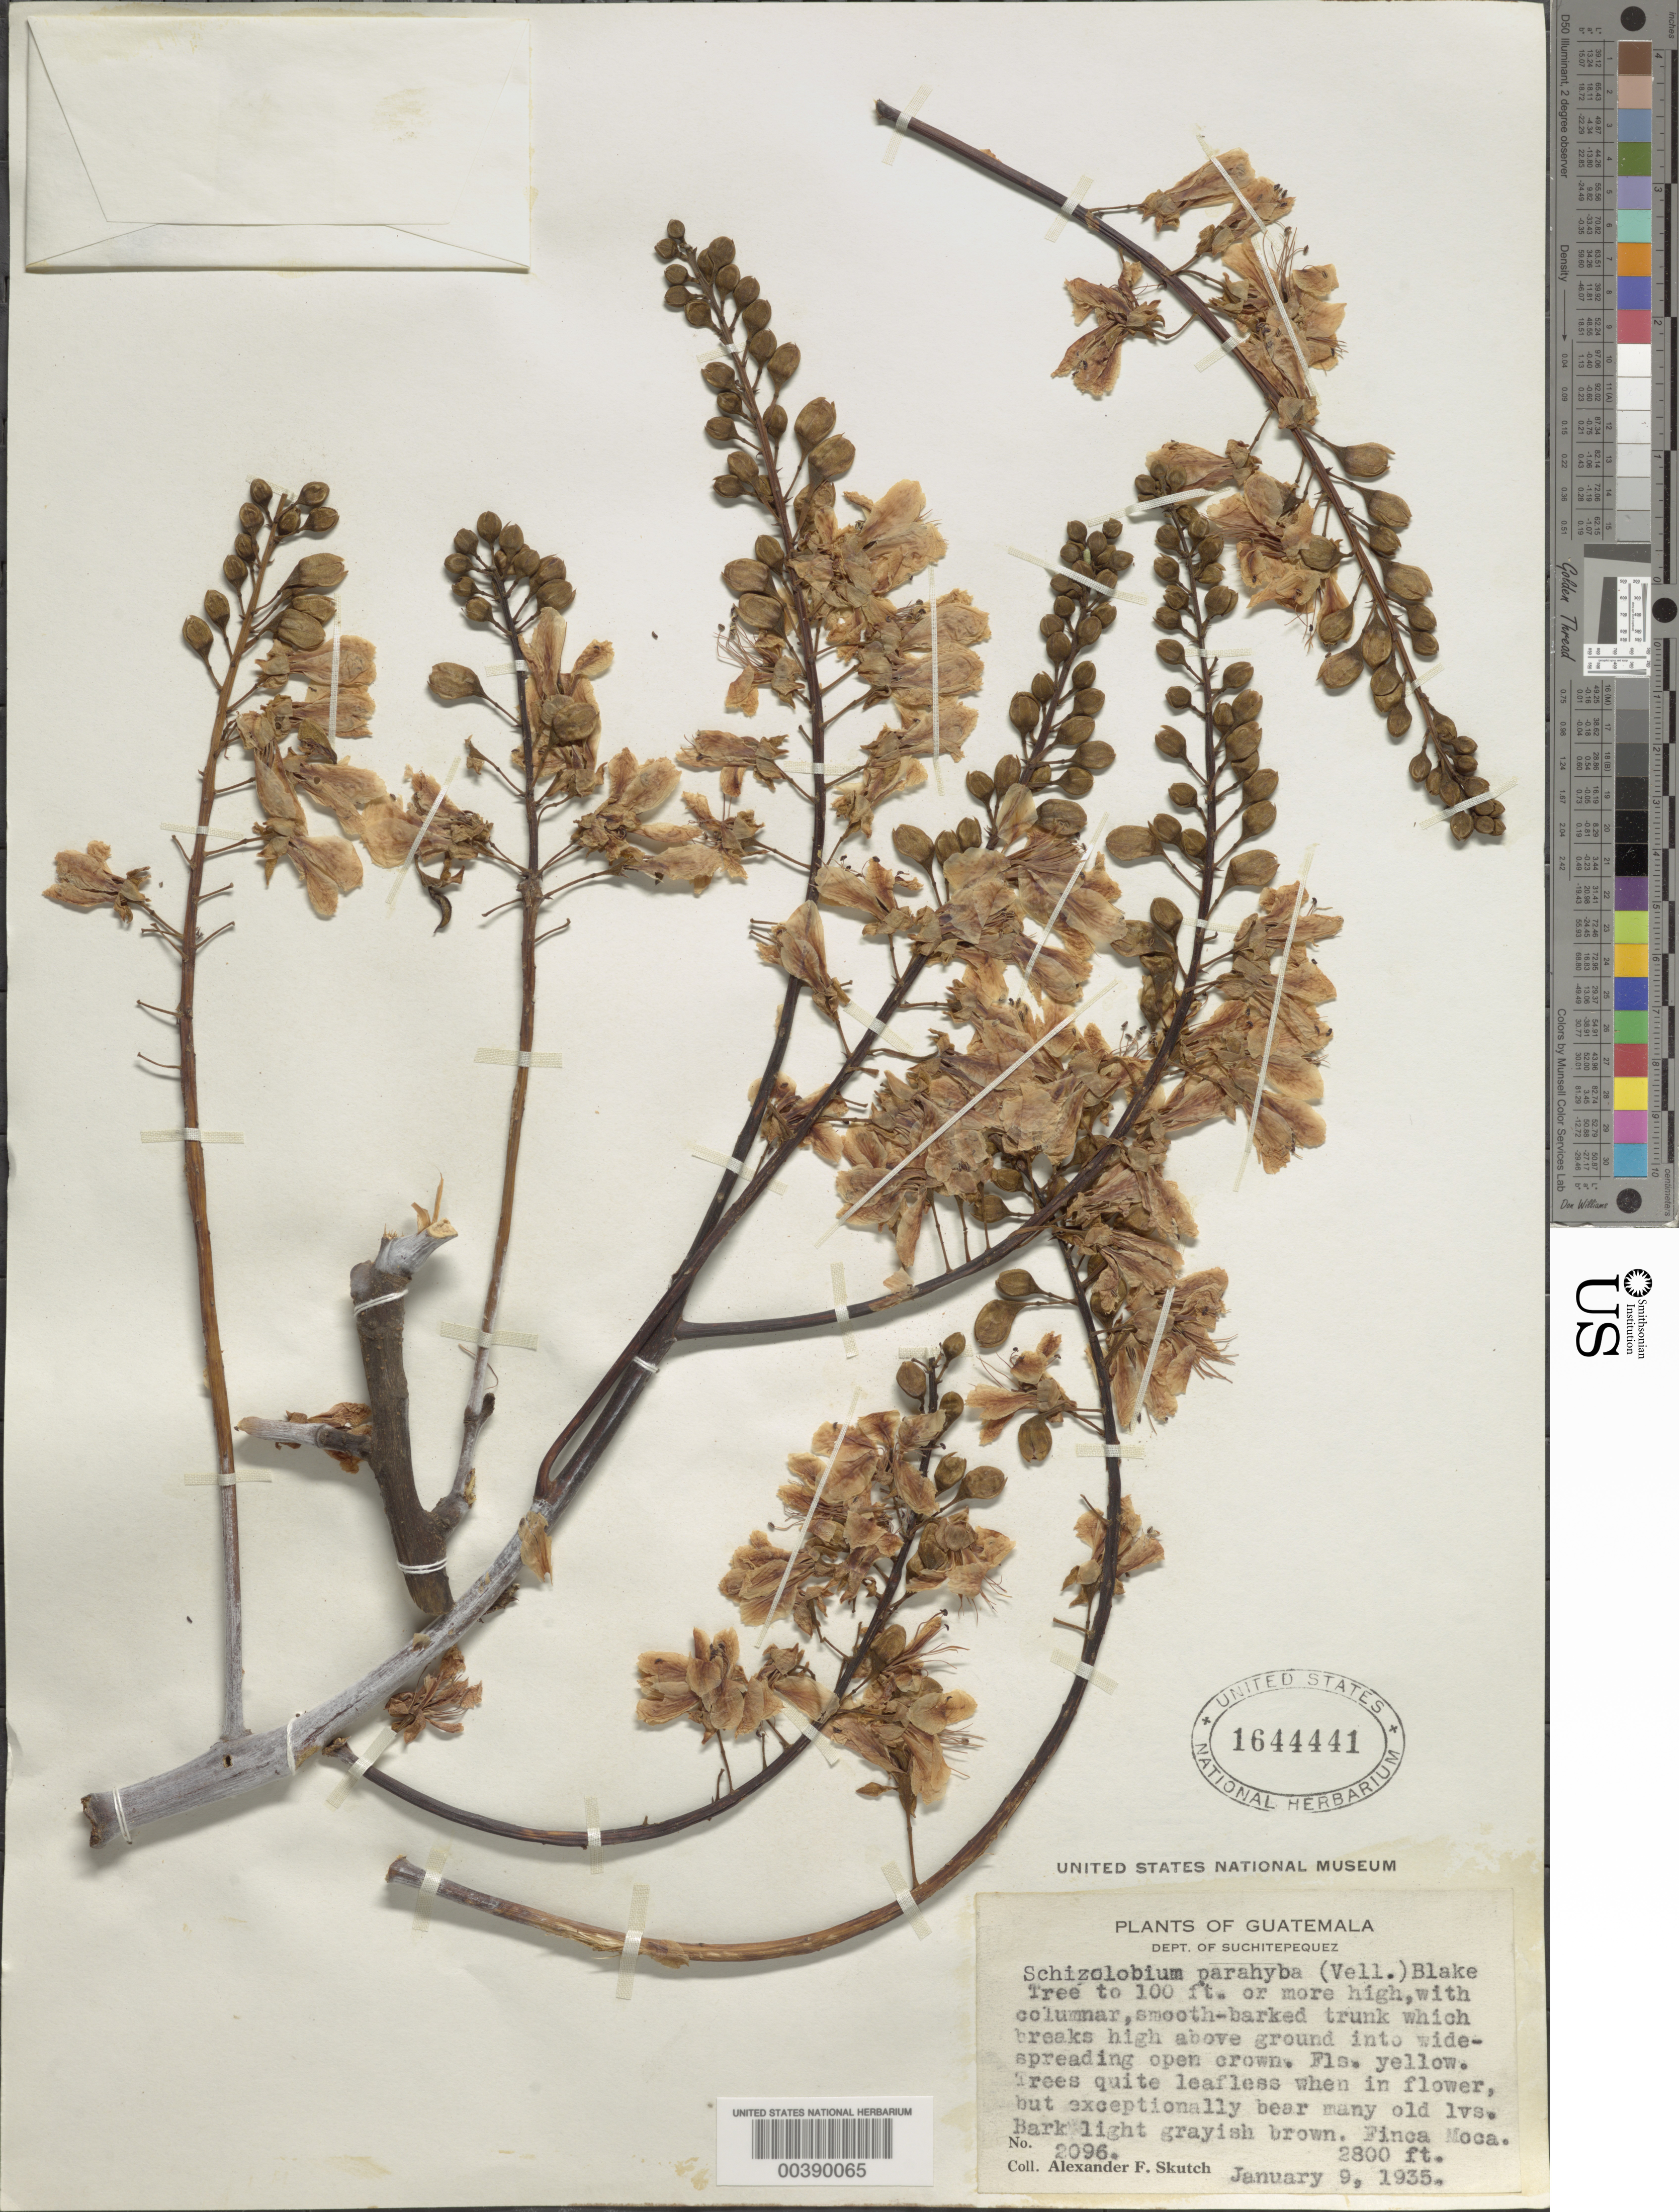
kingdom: Plantae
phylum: Tracheophyta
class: Magnoliopsida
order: Fabales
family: Fabaceae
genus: Schizolobium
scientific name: Schizolobium parahyba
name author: (Vell.) S.F. Blake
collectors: A. F. Skutch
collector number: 2096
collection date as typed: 09 Jan 1935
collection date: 1935-01-09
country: Guatemala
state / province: Suchitepéquez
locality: Finca Moca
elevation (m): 853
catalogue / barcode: US 1644441